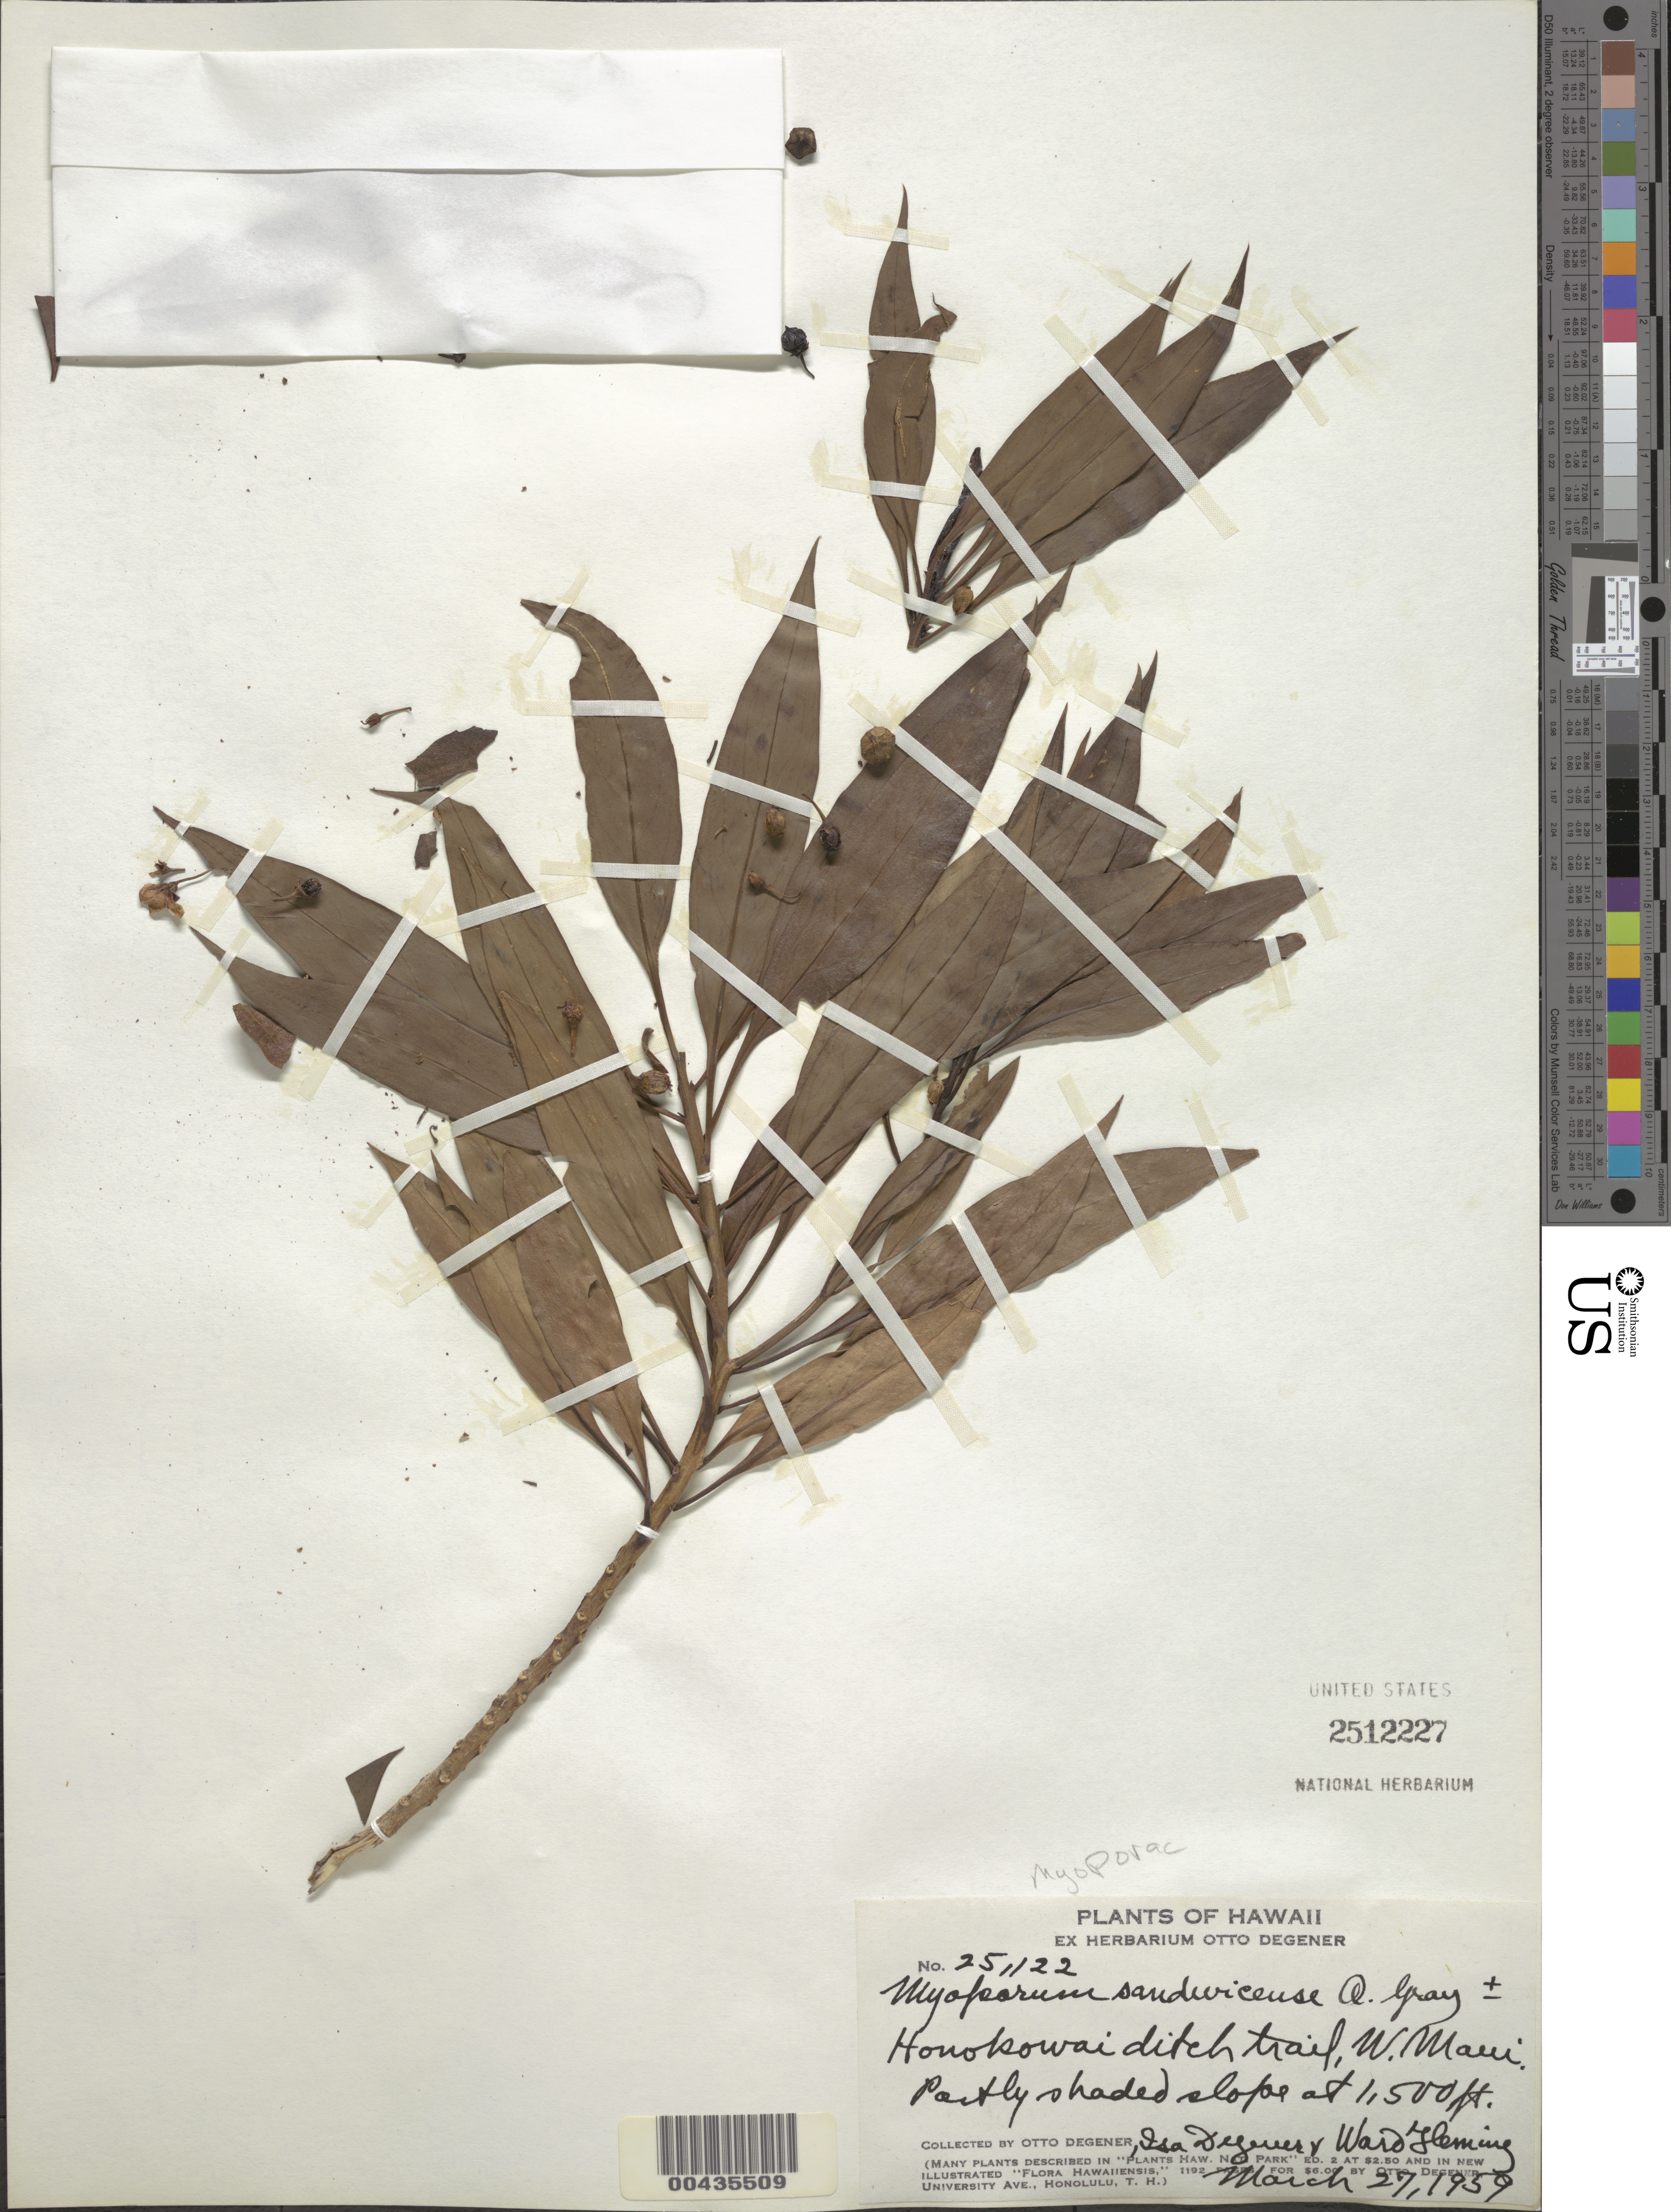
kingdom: Plantae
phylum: Tracheophyta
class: Magnoliopsida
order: Lamiales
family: Scrophulariaceae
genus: Myoporum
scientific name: Myoporum sandwicense subsp. sandwicense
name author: A. Gray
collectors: O. Degener, I. Degener & W. Fleming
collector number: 25122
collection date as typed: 27 Mar 1959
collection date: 1959-03-27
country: United States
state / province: Hawaii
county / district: Maui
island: Maui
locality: Honokowai ditch trail, W Maui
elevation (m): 457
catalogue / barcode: US 2512227